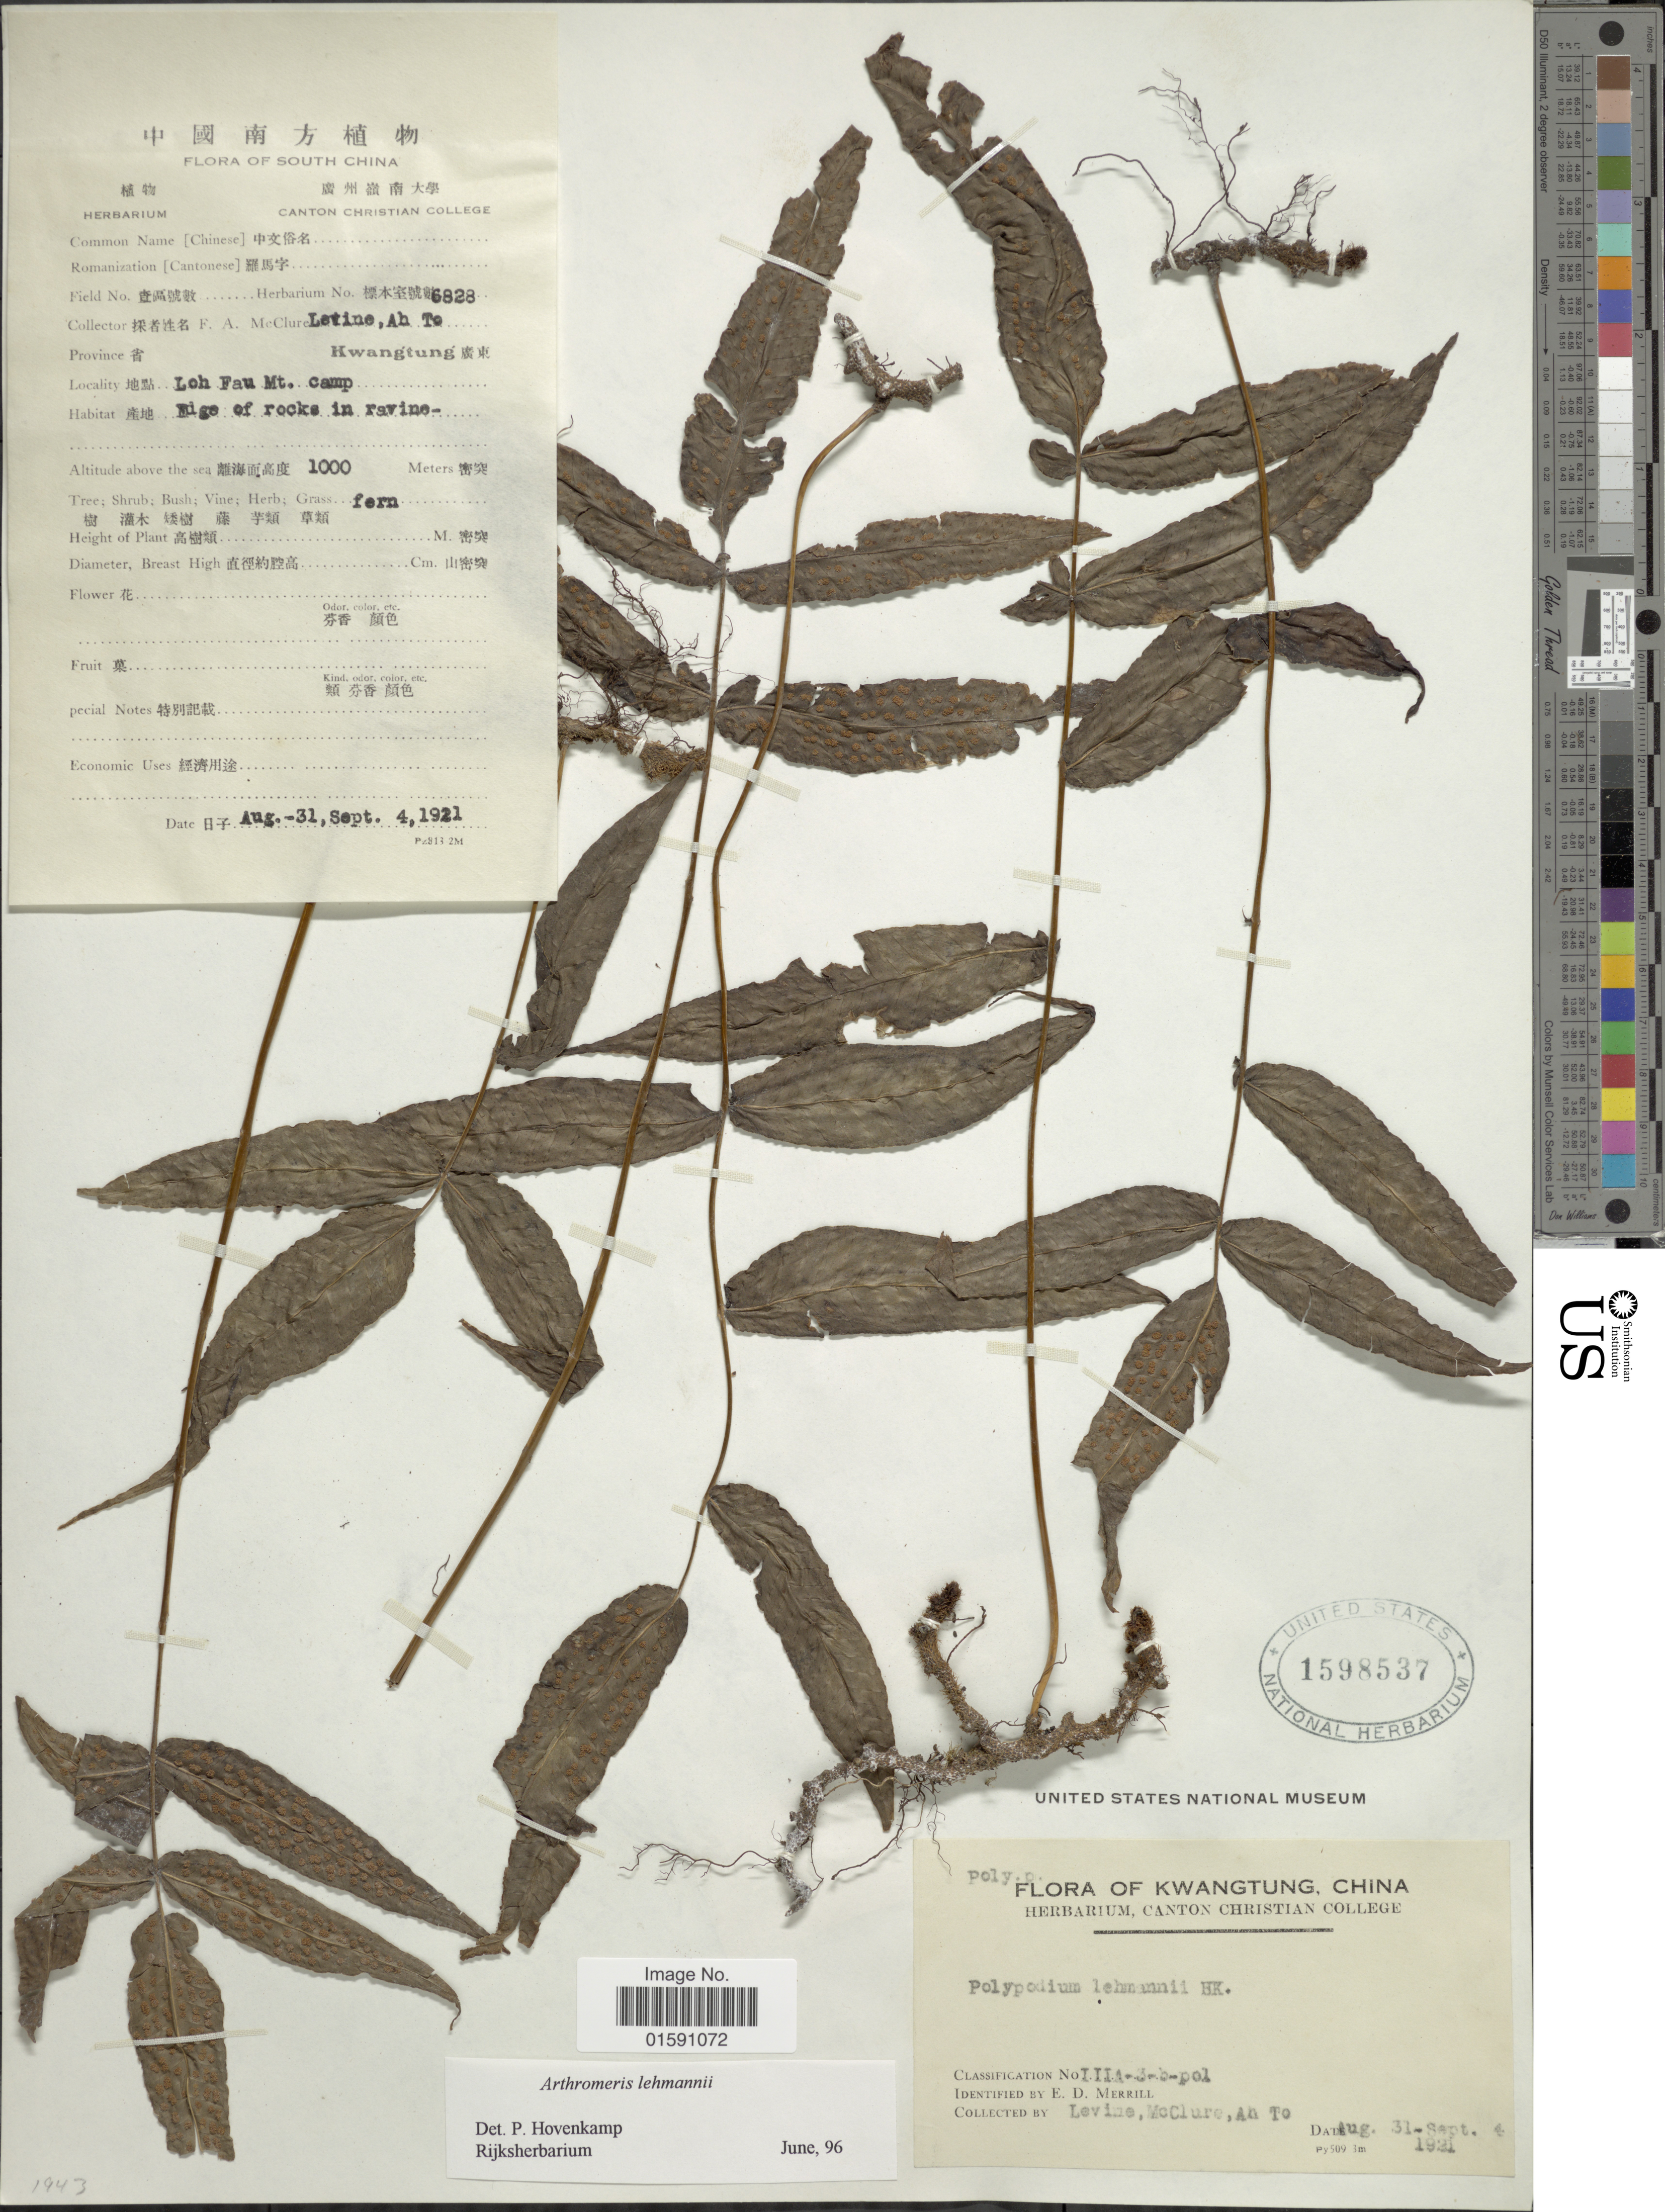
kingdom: Plantae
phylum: Tracheophyta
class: Polypodiopsida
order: Polypodiales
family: Polypodiaceae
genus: Arthromeris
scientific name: Arthromeris lehmannii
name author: (Mett.) Ching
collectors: -. Levine, McClure, -- & A. To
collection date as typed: Transcribed d/m/y: 31/9/1921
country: China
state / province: Guangdong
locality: Kwangtung, Loh Fau Mt. Camp.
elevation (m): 1000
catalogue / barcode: US 1598537